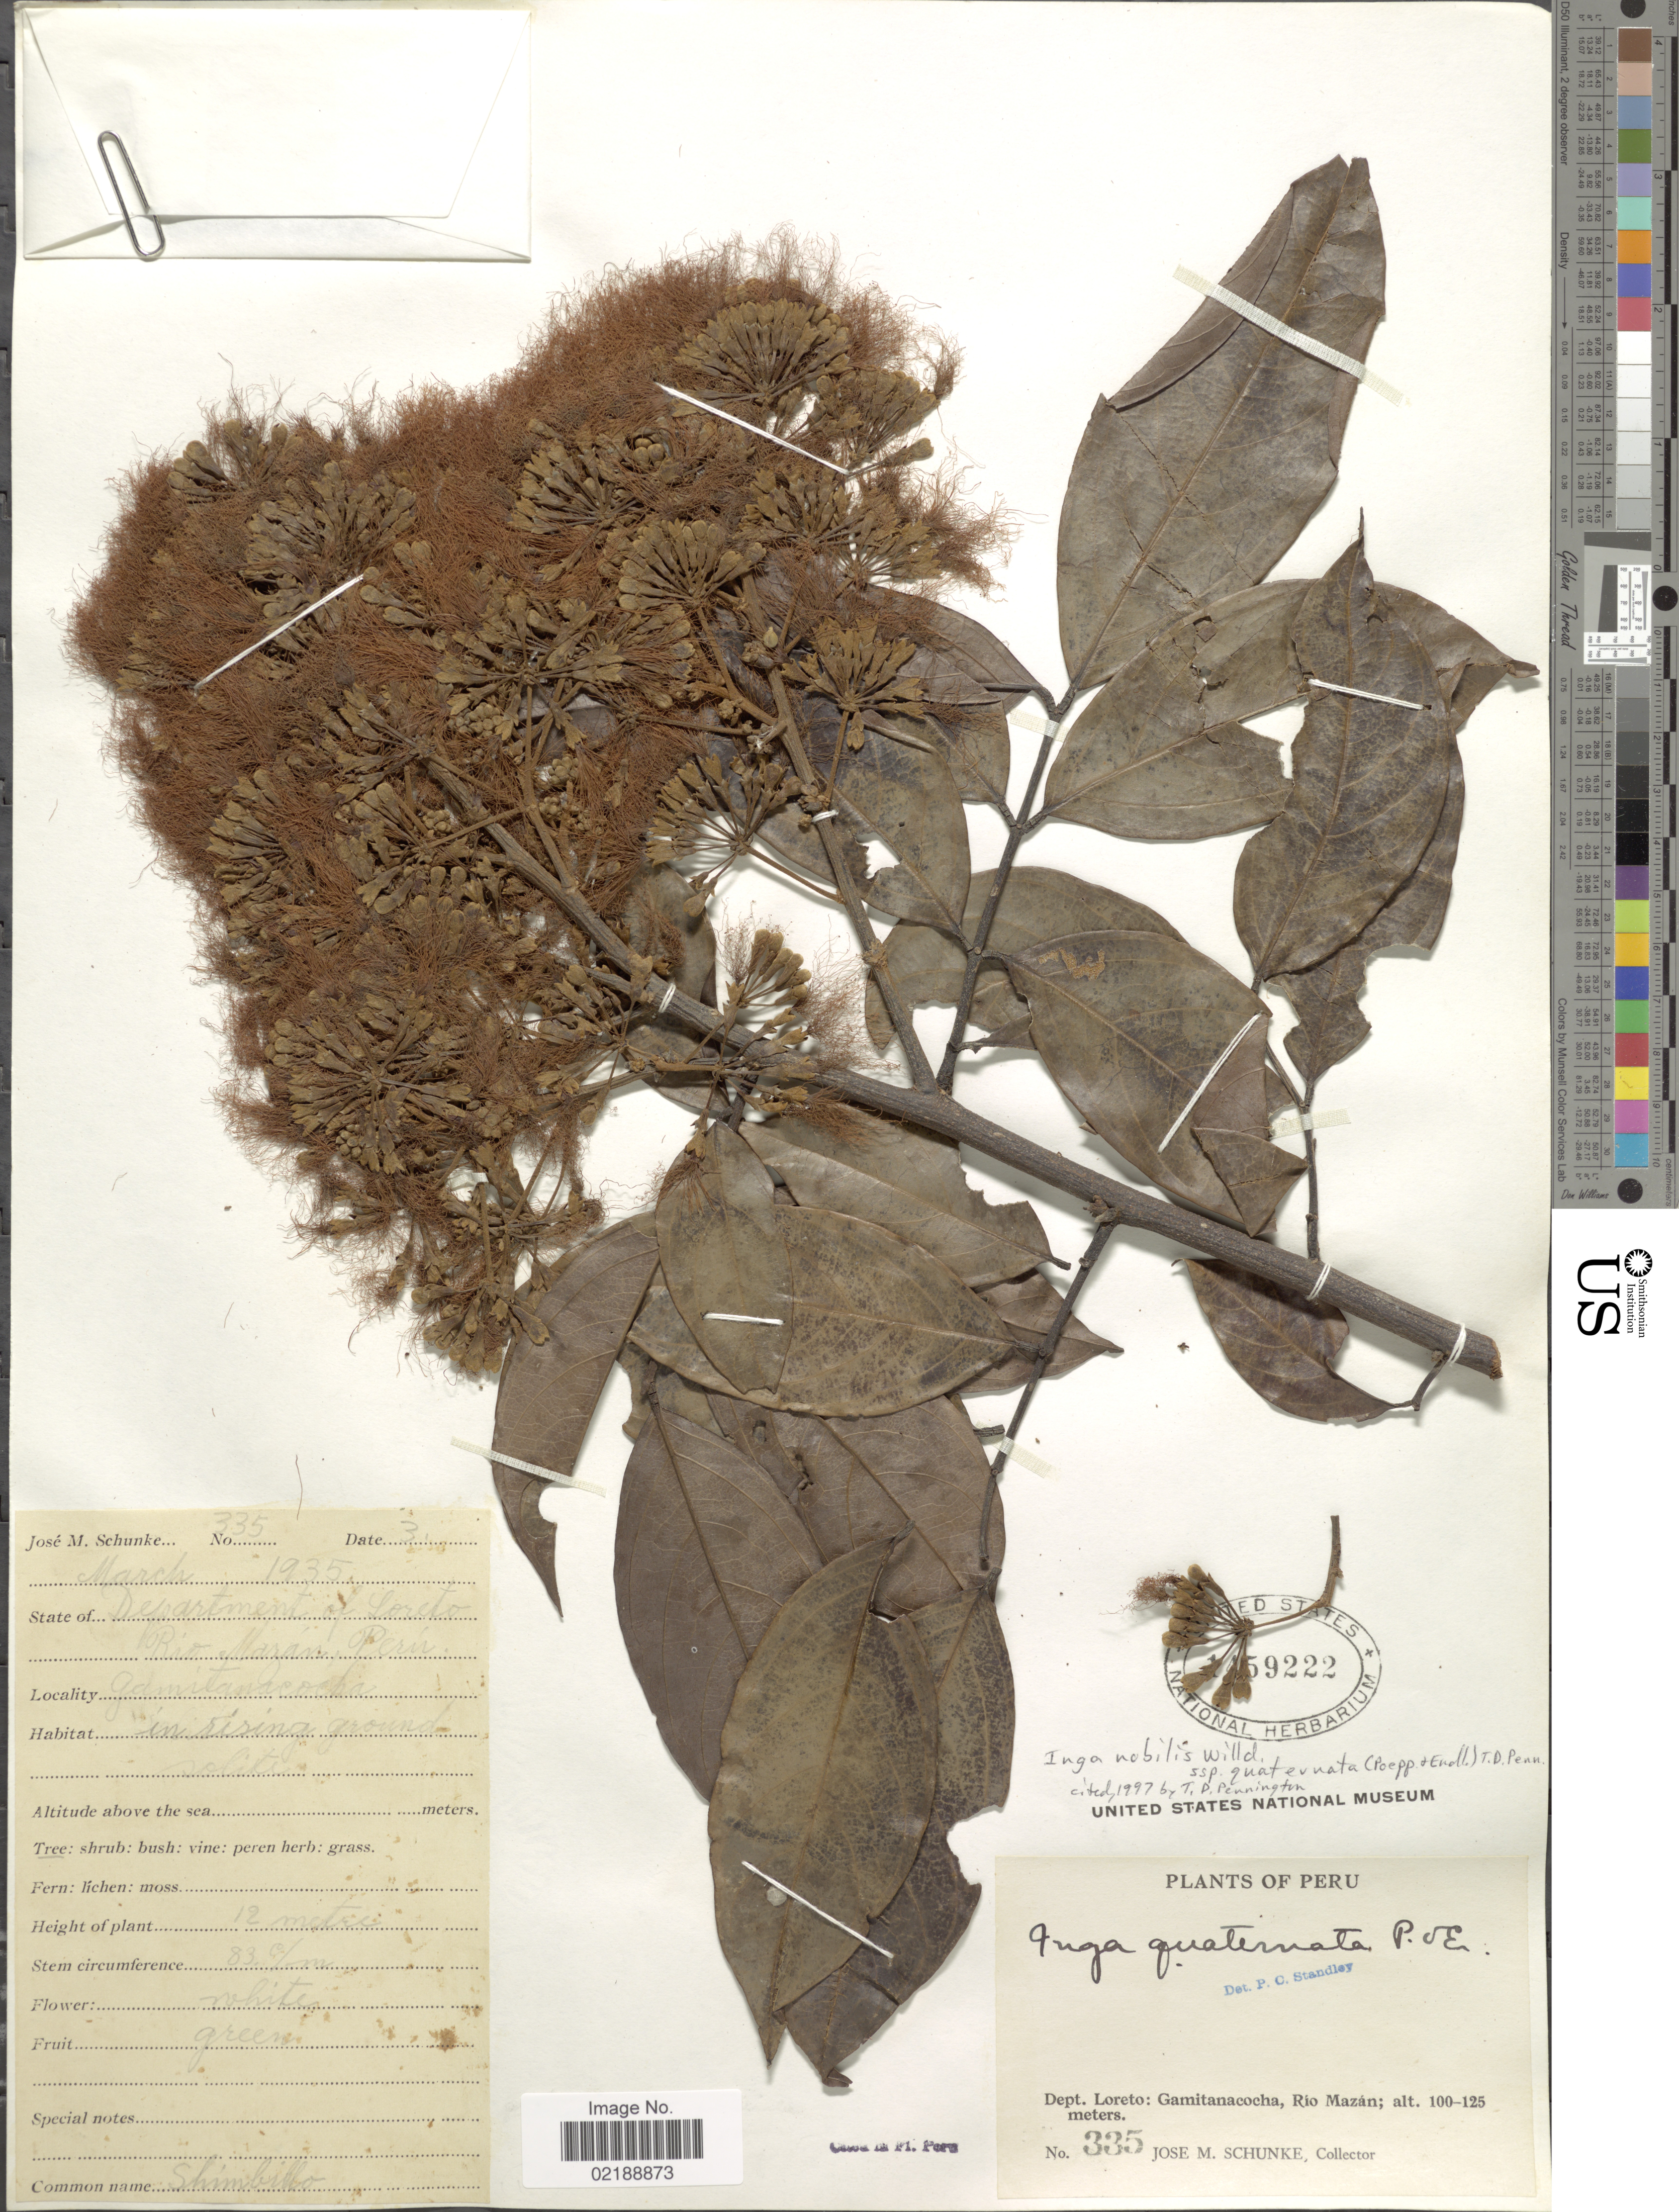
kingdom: Plantae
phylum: Tracheophyta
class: Magnoliopsida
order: Fabales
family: Fabaceae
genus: Inga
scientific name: Inga nobilis subsp. quaternata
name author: (Poepp. & Endl.) T.D. Penn.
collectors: J. M. Schunke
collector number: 335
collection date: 1935-03-03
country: Peru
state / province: Loreto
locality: Dept. Loreto: Gamitanacocha, Rio Mazán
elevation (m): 100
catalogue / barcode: US 1459222